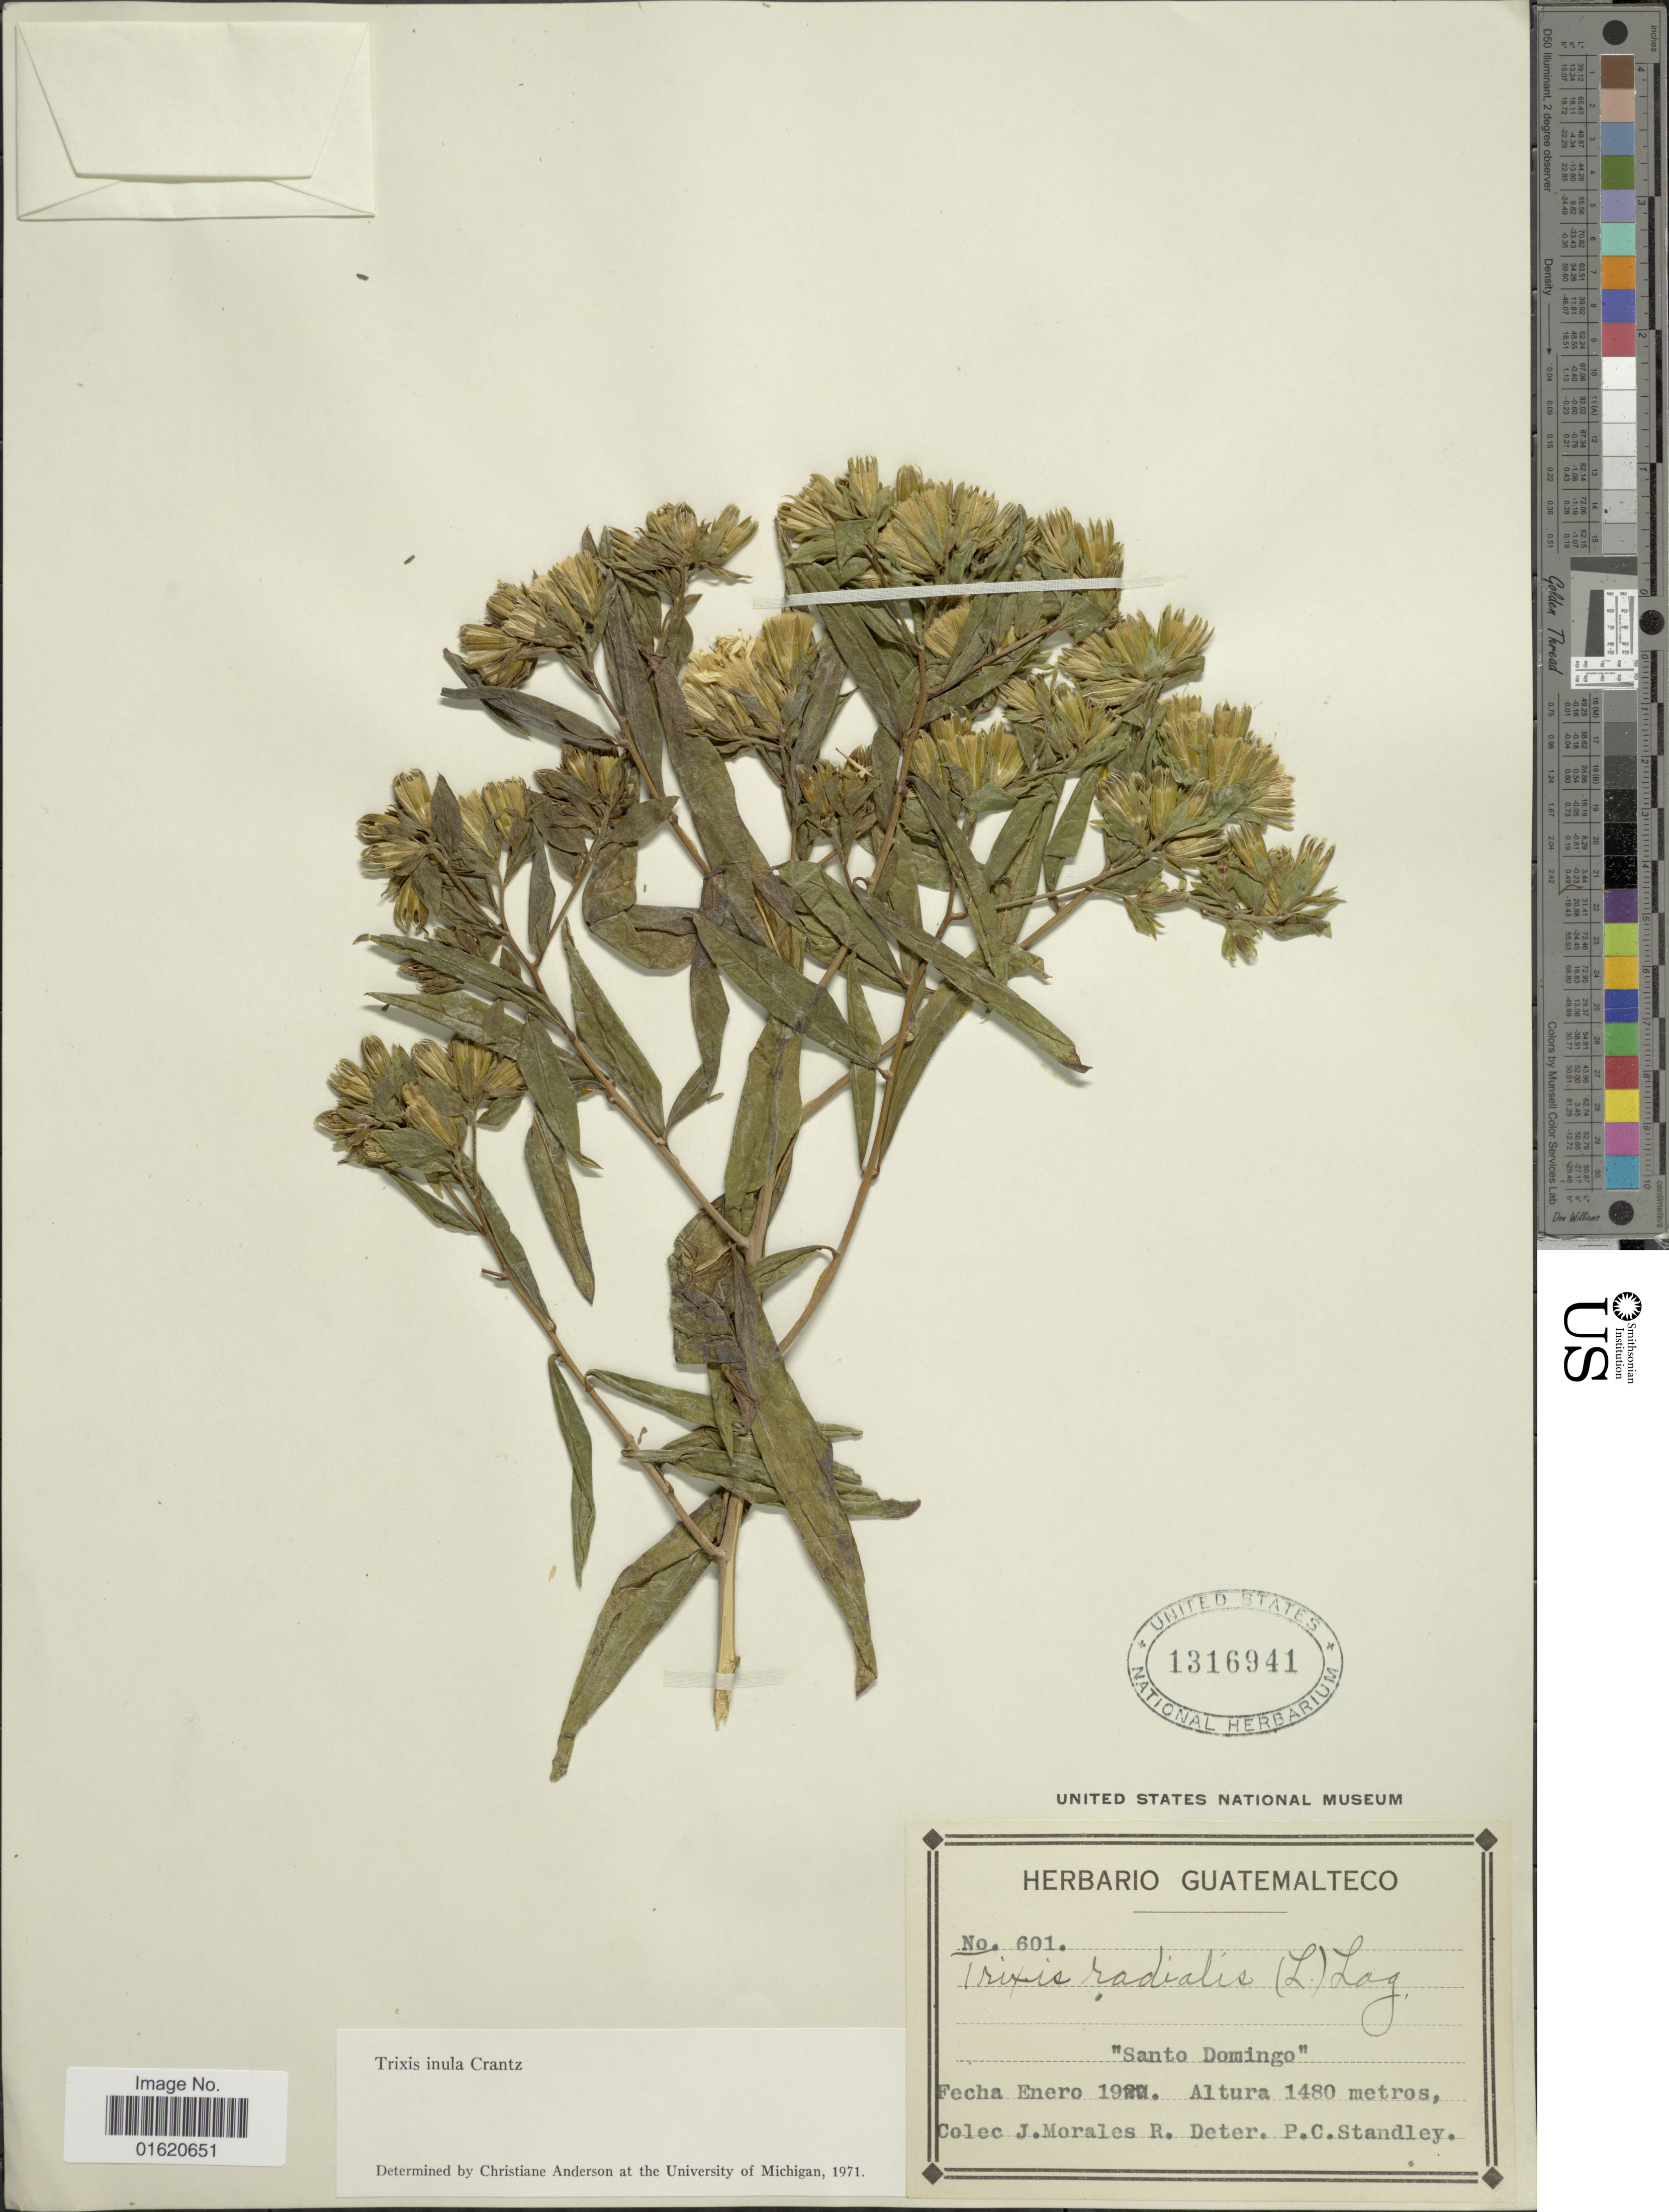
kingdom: Plantae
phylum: Tracheophyta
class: Magnoliopsida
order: Asterales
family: Asteraceae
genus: Trixis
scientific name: Trixis inula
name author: Crantz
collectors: J. Morales & J. Morales R.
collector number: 601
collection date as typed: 19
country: Dominican Republic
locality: Santo Domingo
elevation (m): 1480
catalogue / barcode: US 1316941